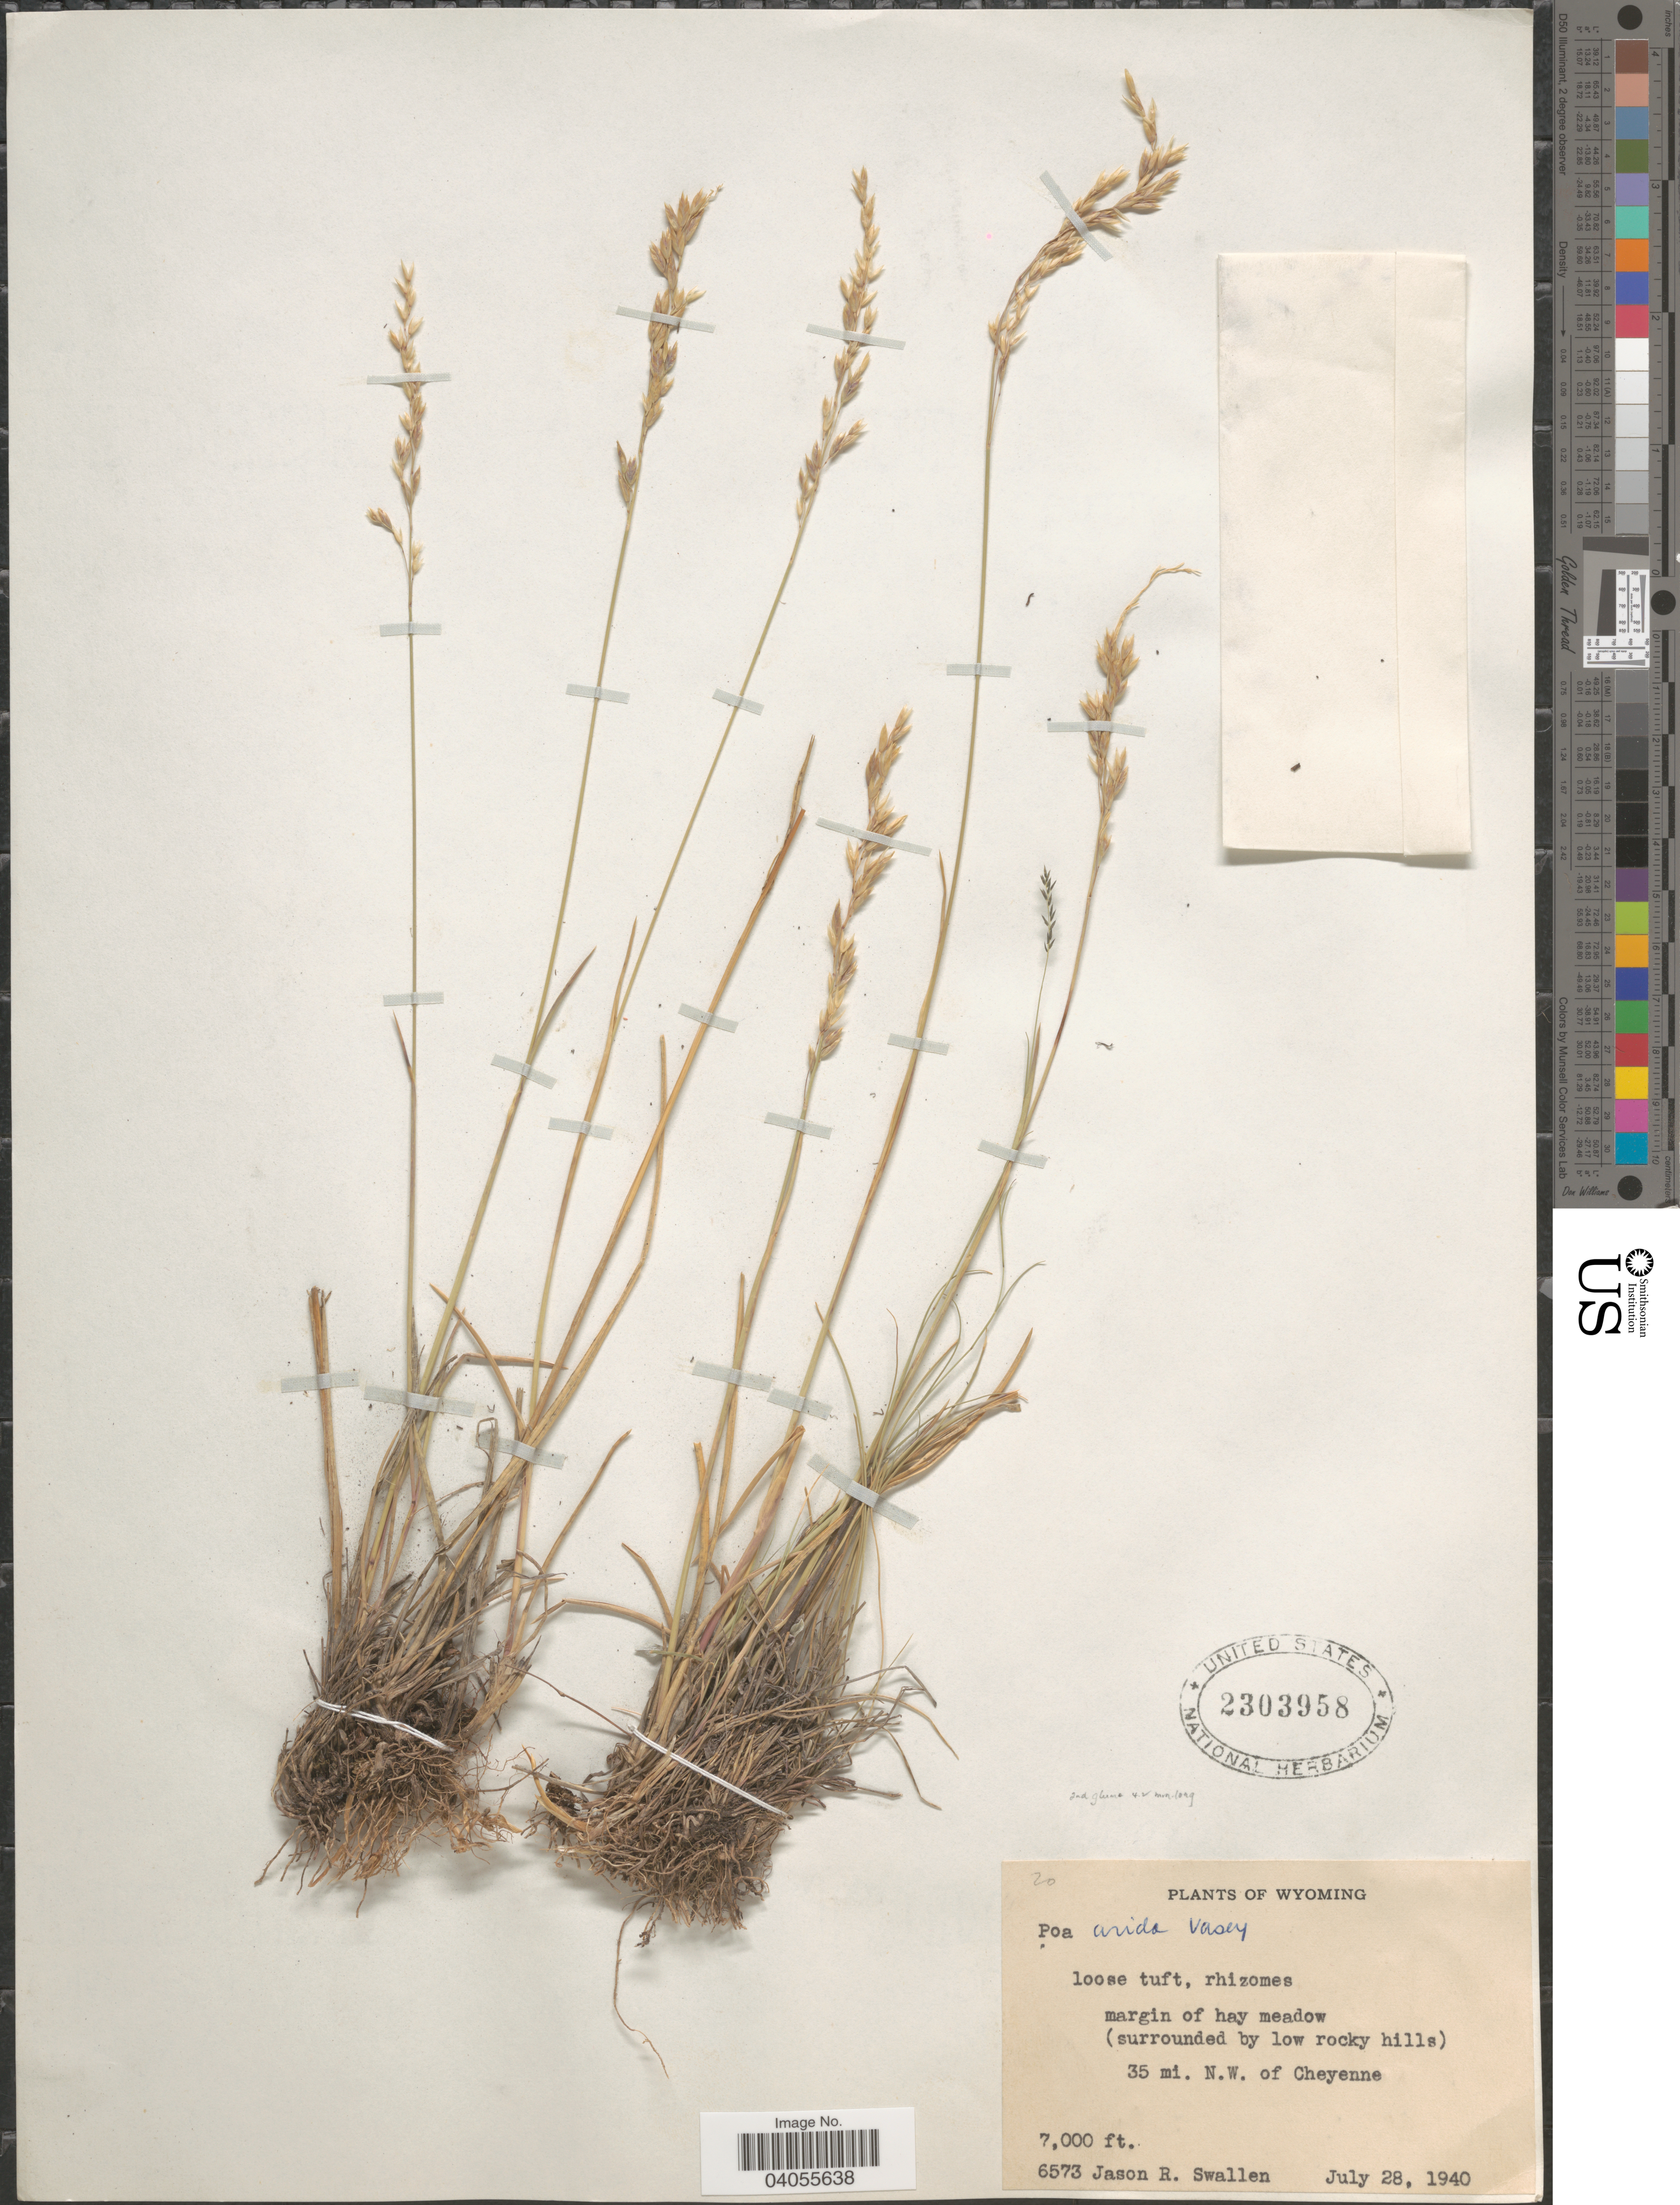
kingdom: Plantae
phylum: Tracheophyta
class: Liliopsida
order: Poales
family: Poaceae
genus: Poa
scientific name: Poa arida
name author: Vasey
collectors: J. R. Swallen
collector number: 6573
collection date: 1940-07-28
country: United States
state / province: Wyoming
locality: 35 mi. N.W. of Cheyenne.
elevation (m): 2134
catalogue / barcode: US 2303958